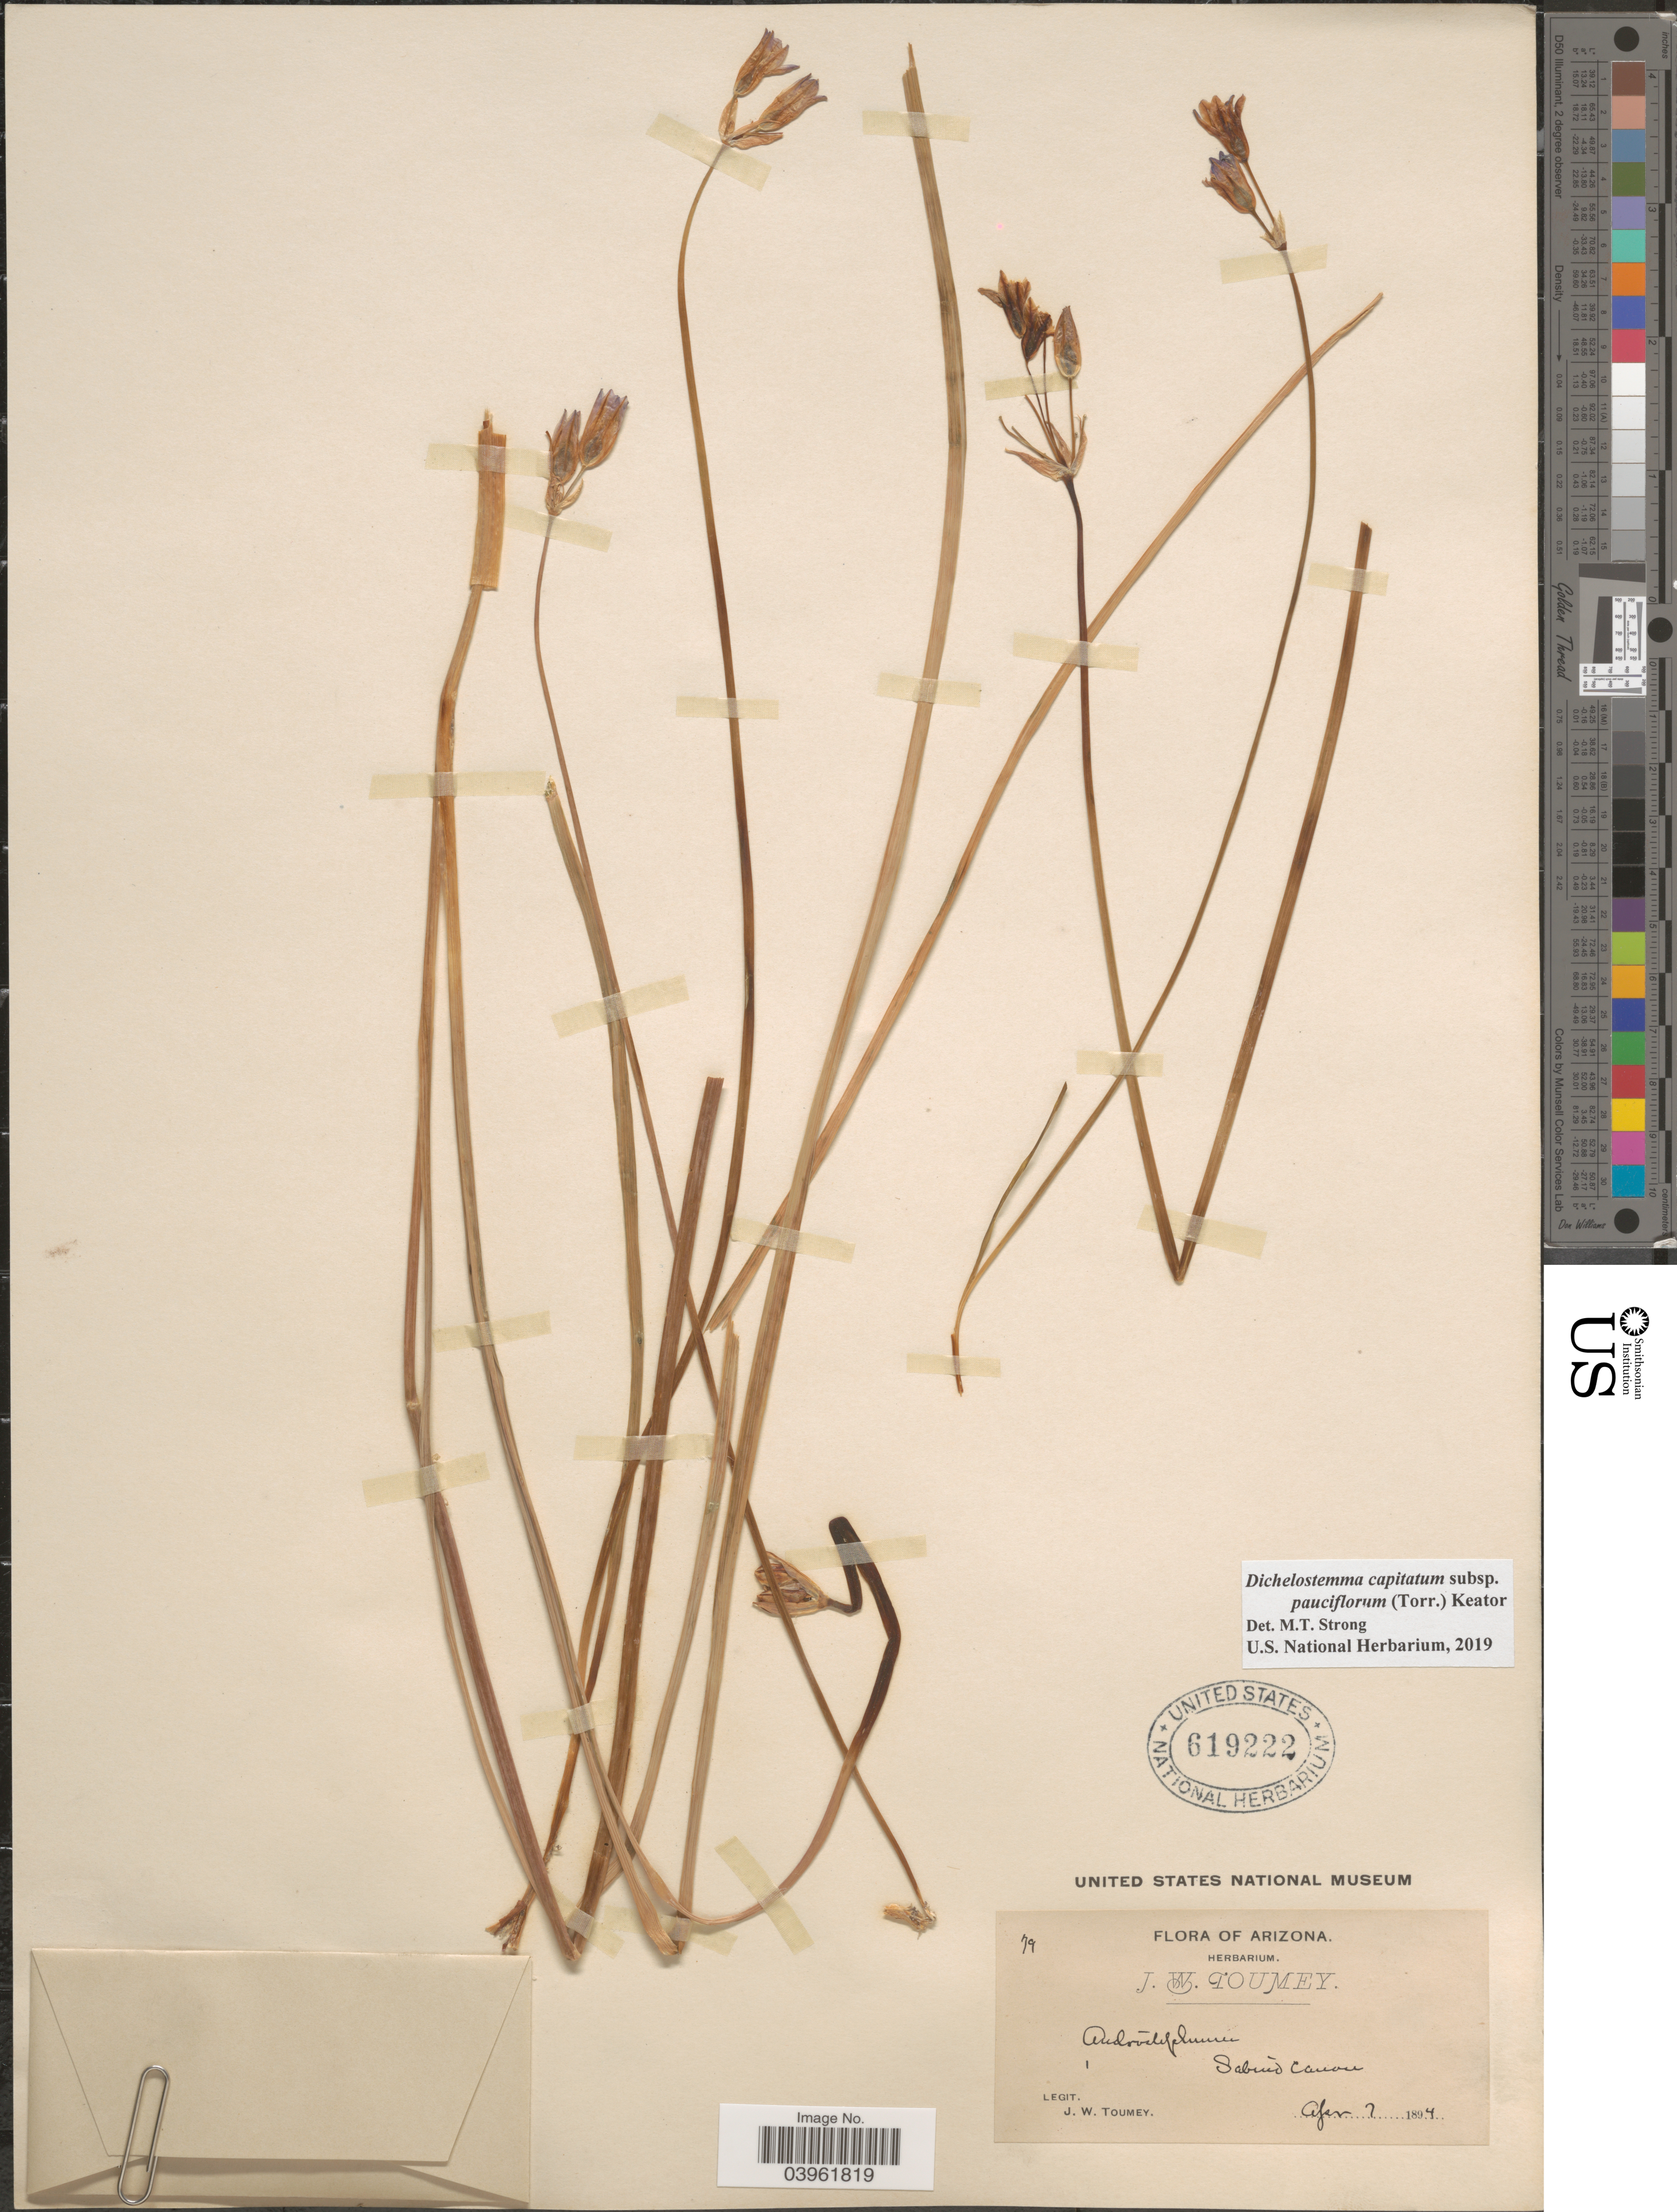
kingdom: Plantae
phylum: Tracheophyta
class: Liliopsida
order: Asparagales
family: Asparagaceae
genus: Dichelostemma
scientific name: Dichelostemma capitatum subsp. pauciflorum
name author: (Torr.) Keator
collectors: J. W. Toumey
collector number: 79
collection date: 1894-04-07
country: United States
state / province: Arizona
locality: Sabino Canon.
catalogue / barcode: US 619222